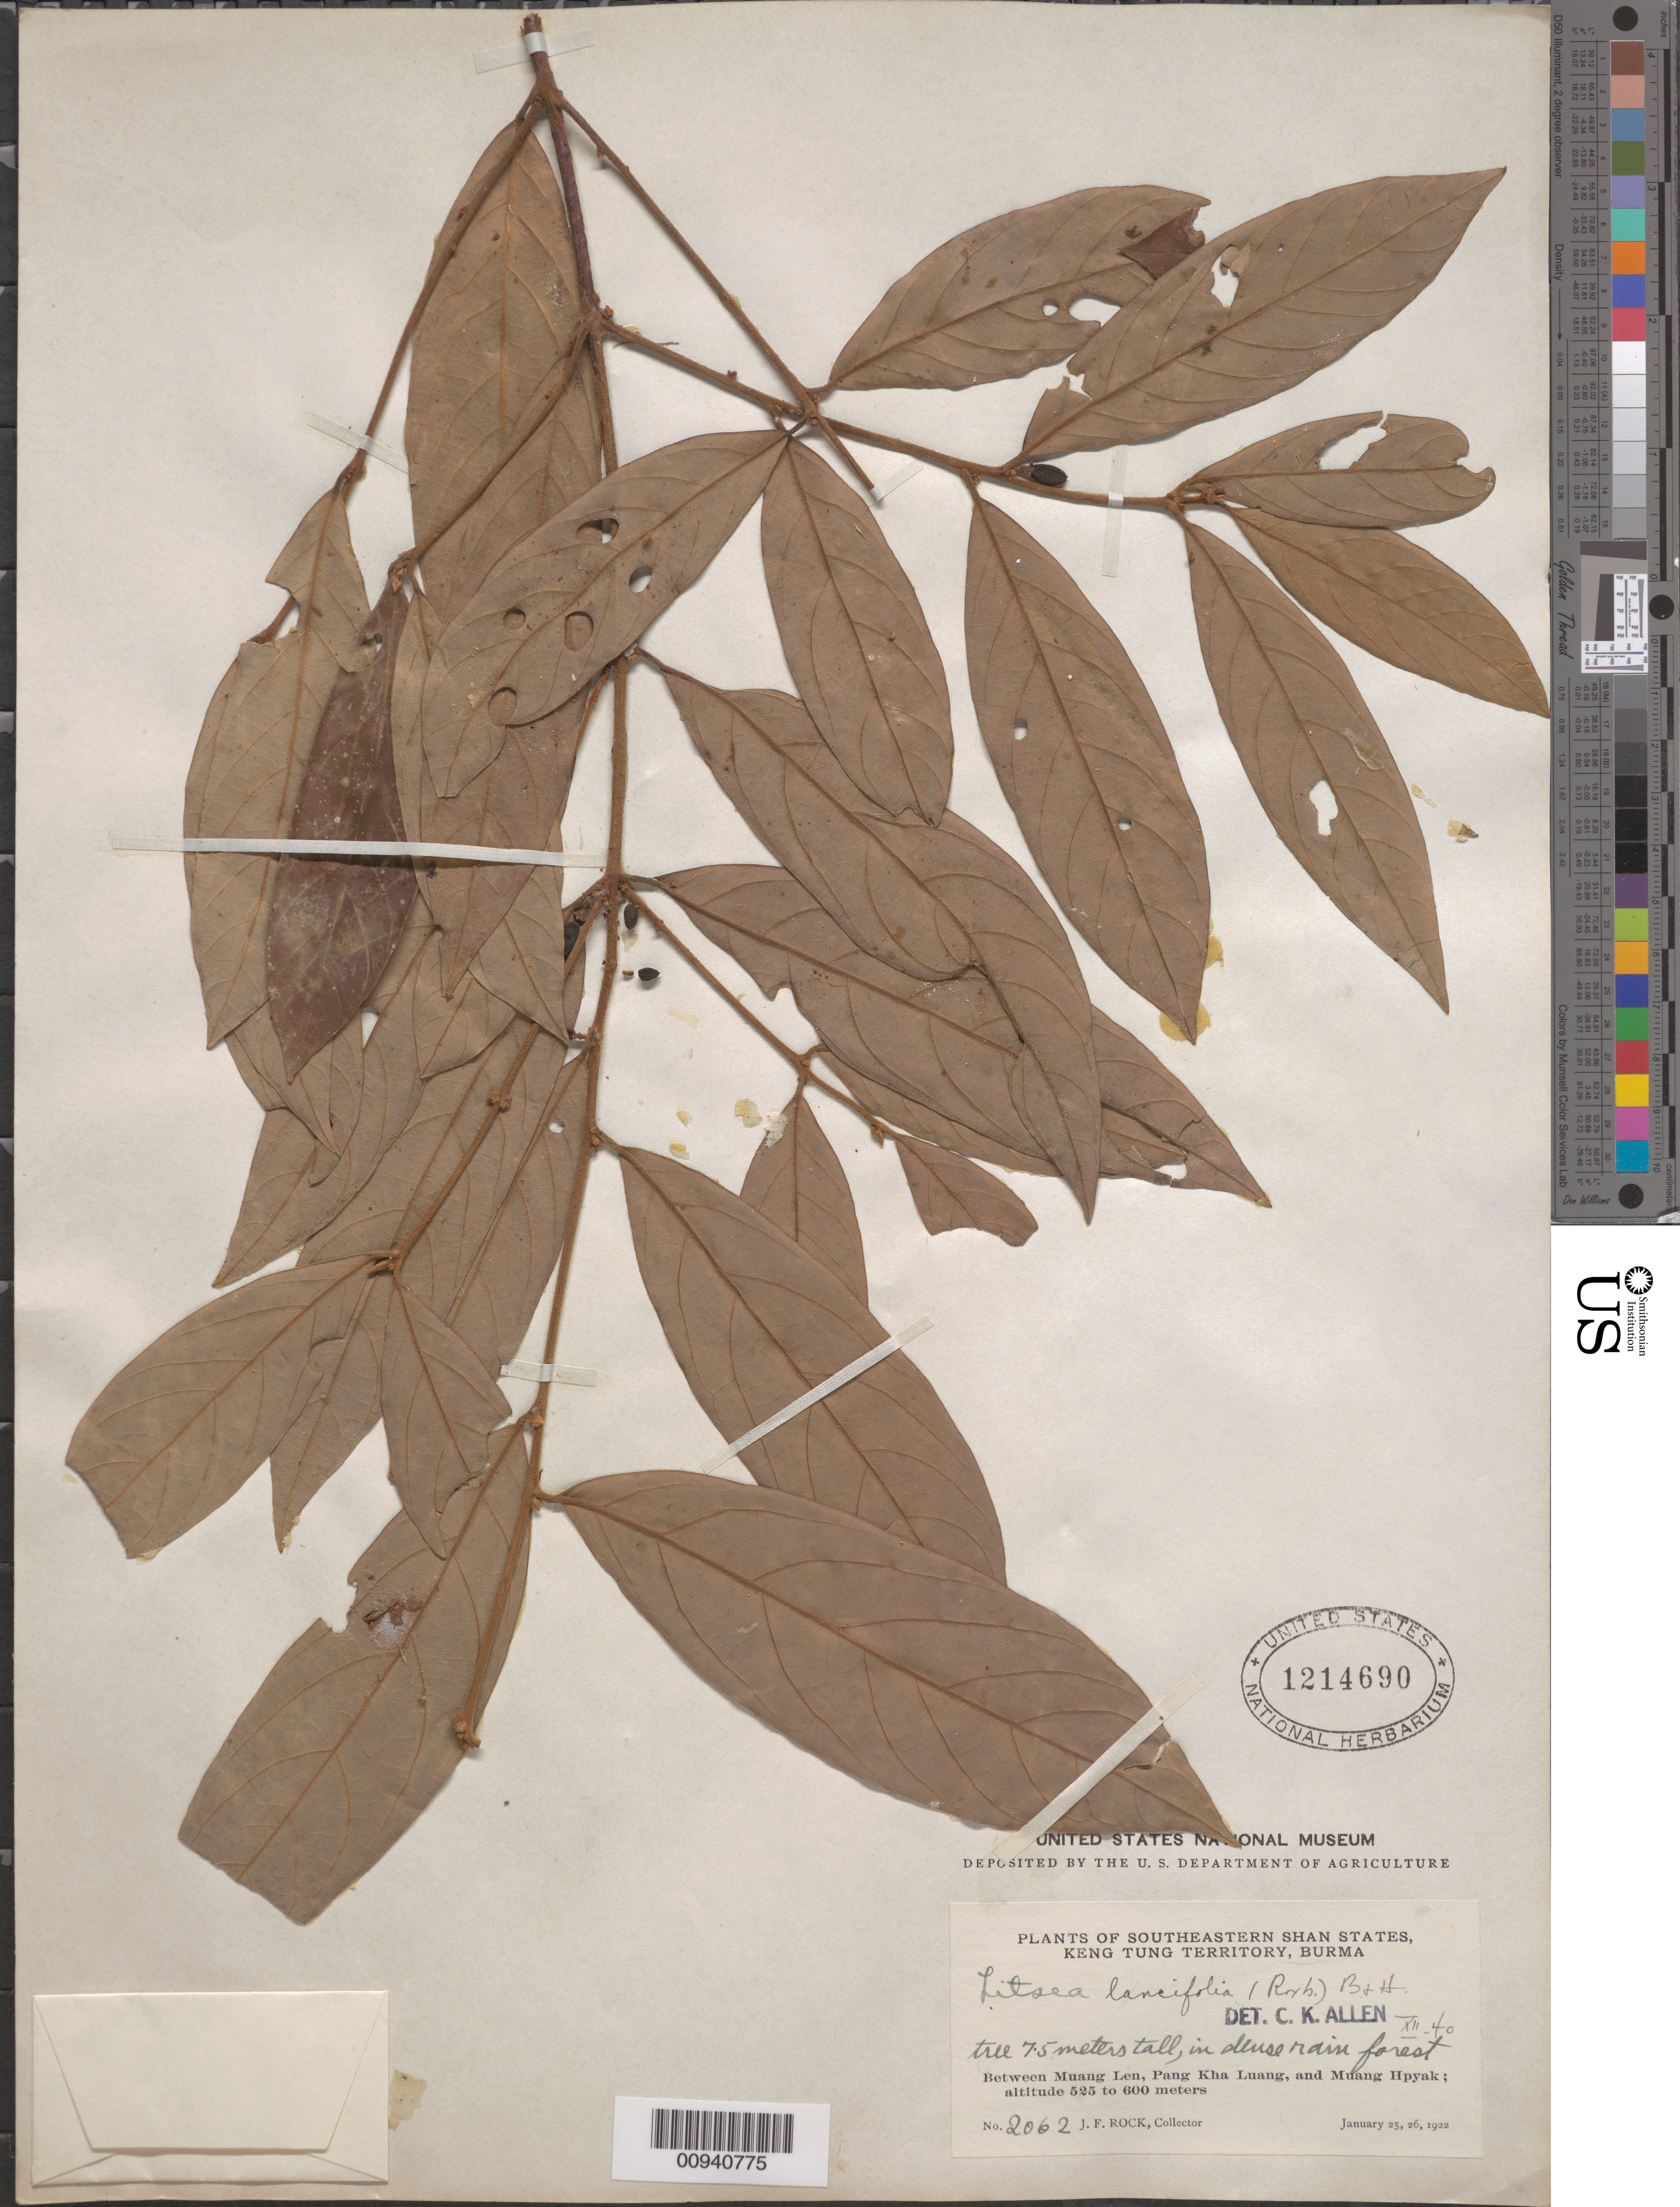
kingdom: Plantae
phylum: Tracheophyta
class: Magnoliopsida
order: Laurales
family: Lauraceae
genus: Litsea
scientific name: Litsea lancifolia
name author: (Roxb.) Benth. & Hook. f. ex Villar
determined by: Allen, C. K.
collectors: J. F. Rock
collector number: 2062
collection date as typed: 25 Jan 1922 to 26 Jan 1922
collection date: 1922-01-25/1922-01-26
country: Myanmar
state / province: Shan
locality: Between Muang Len, Pang Kha Luang, and Muang Hpyak.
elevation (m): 525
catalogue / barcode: US 1214690